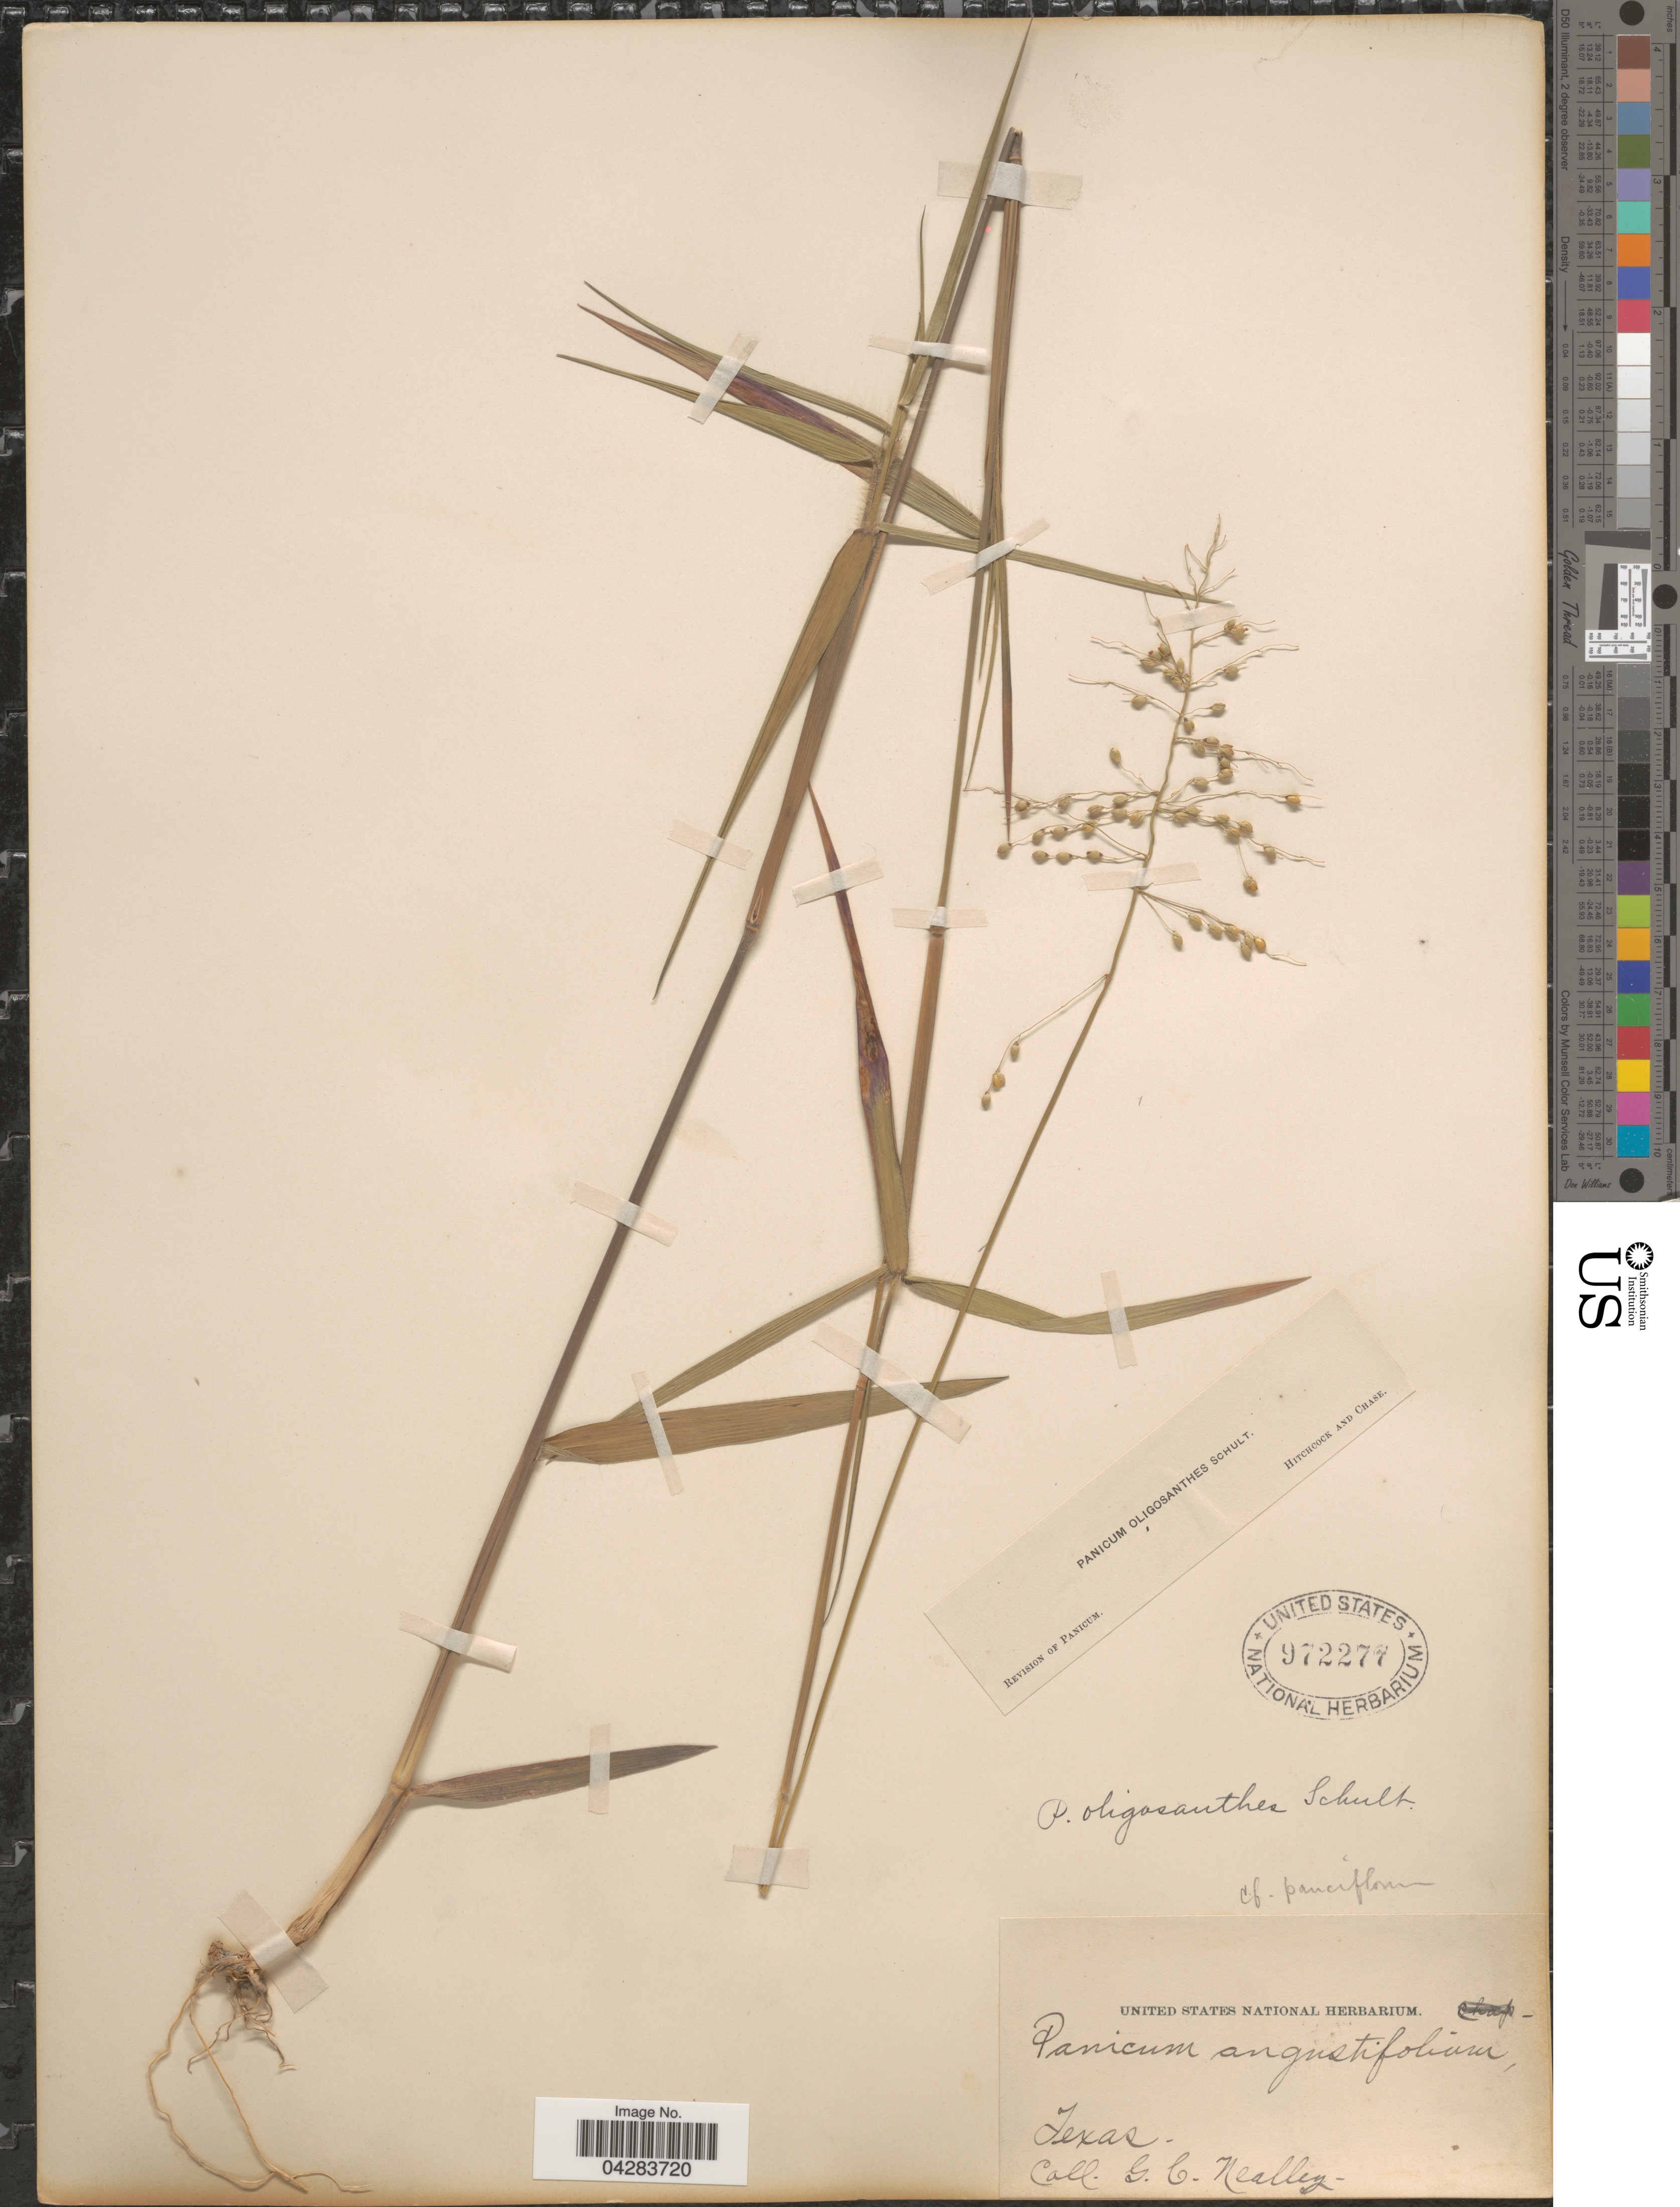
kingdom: Plantae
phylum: Tracheophyta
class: Liliopsida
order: Poales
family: Poaceae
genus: Dichanthelium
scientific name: Dichanthelium oligosanthes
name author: (Schult.) Gould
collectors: G. Neally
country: United States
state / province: Texas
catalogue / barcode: US 972277